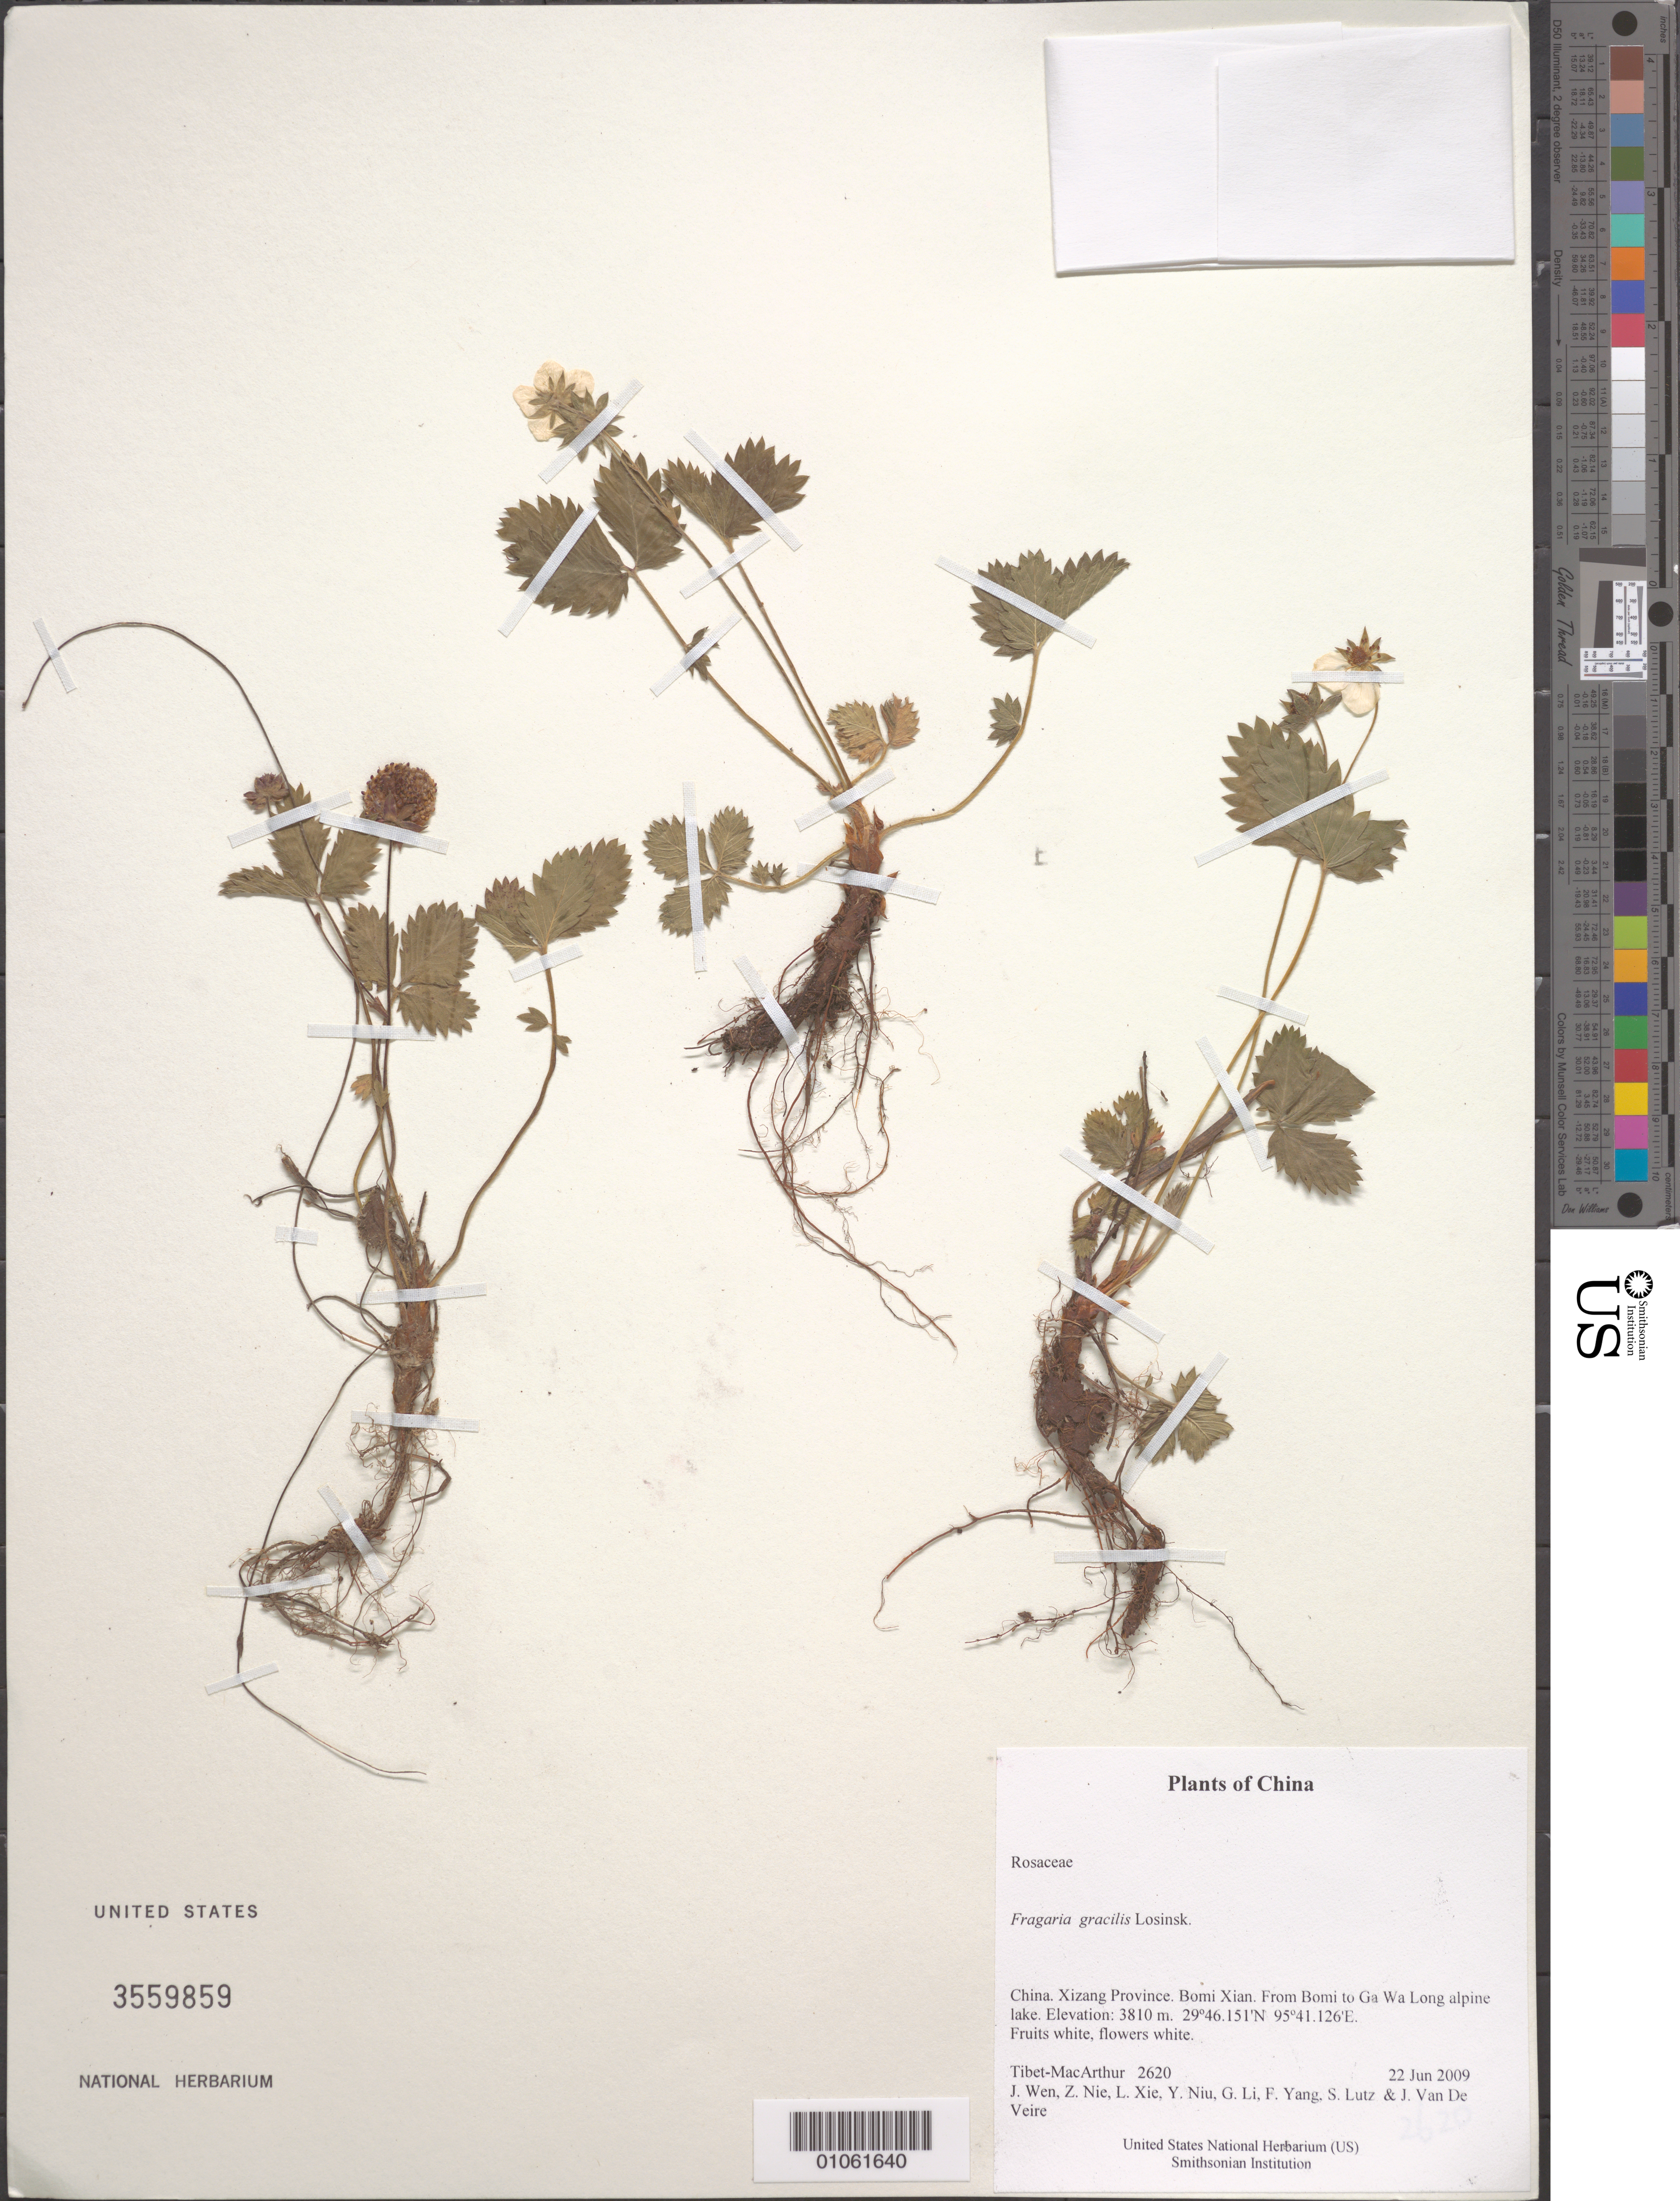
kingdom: Plantae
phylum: Tracheophyta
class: Magnoliopsida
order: Rosales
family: Rosaceae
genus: Fragaria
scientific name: Fragaria gracilis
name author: Losinsk.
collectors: Tibet-MacArthur, J. Wen, Z. Nie, L. Xie, Y. Niu, G. Li, F. Yang, S. Lutz & J. Van De Veire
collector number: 2620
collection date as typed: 22 Jun 2009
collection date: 2009-06-22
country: China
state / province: Xizang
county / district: Bomi Xian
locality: From Bomi to Ga Wa Long alpine lake.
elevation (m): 3810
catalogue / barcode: US 3559859